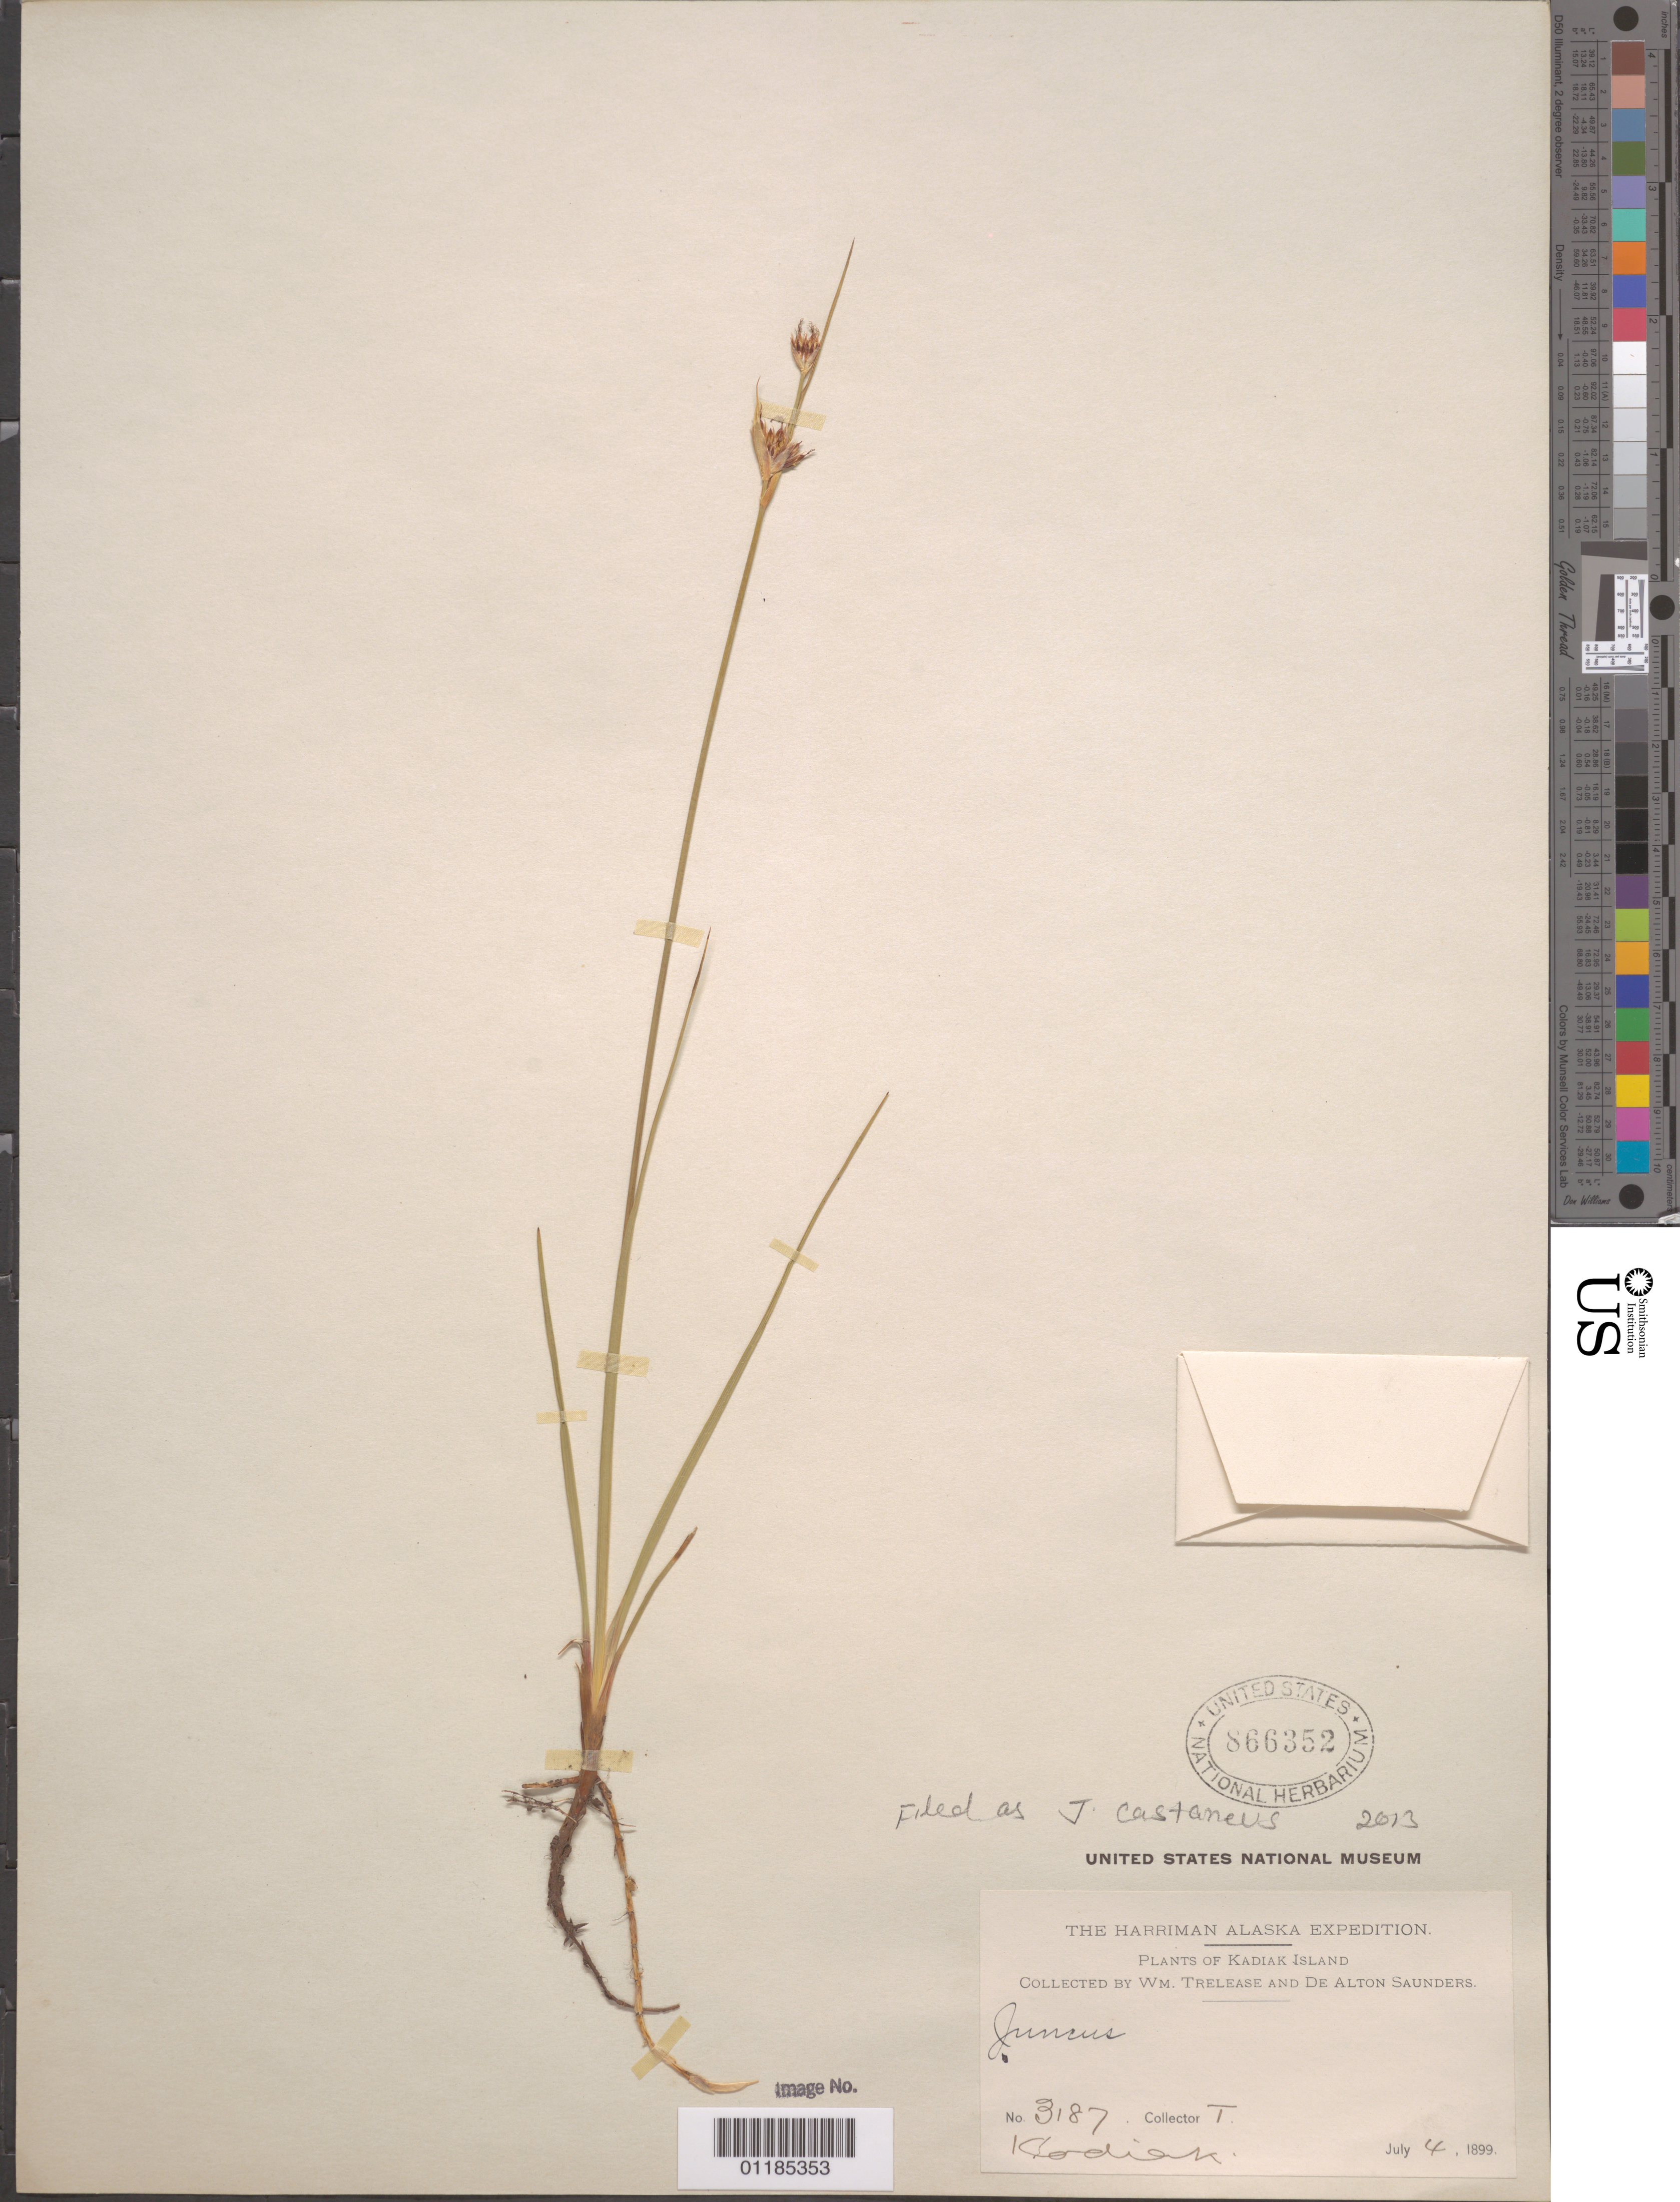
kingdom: Plantae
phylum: Tracheophyta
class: Liliopsida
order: Poales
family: Juncaceae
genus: Juncus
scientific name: Juncus castaneus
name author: Sm.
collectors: W. Trelease & D. Saunders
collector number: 3187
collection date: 1899-07-04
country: United States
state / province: Alaska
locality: Kodiak.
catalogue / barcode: US 866352